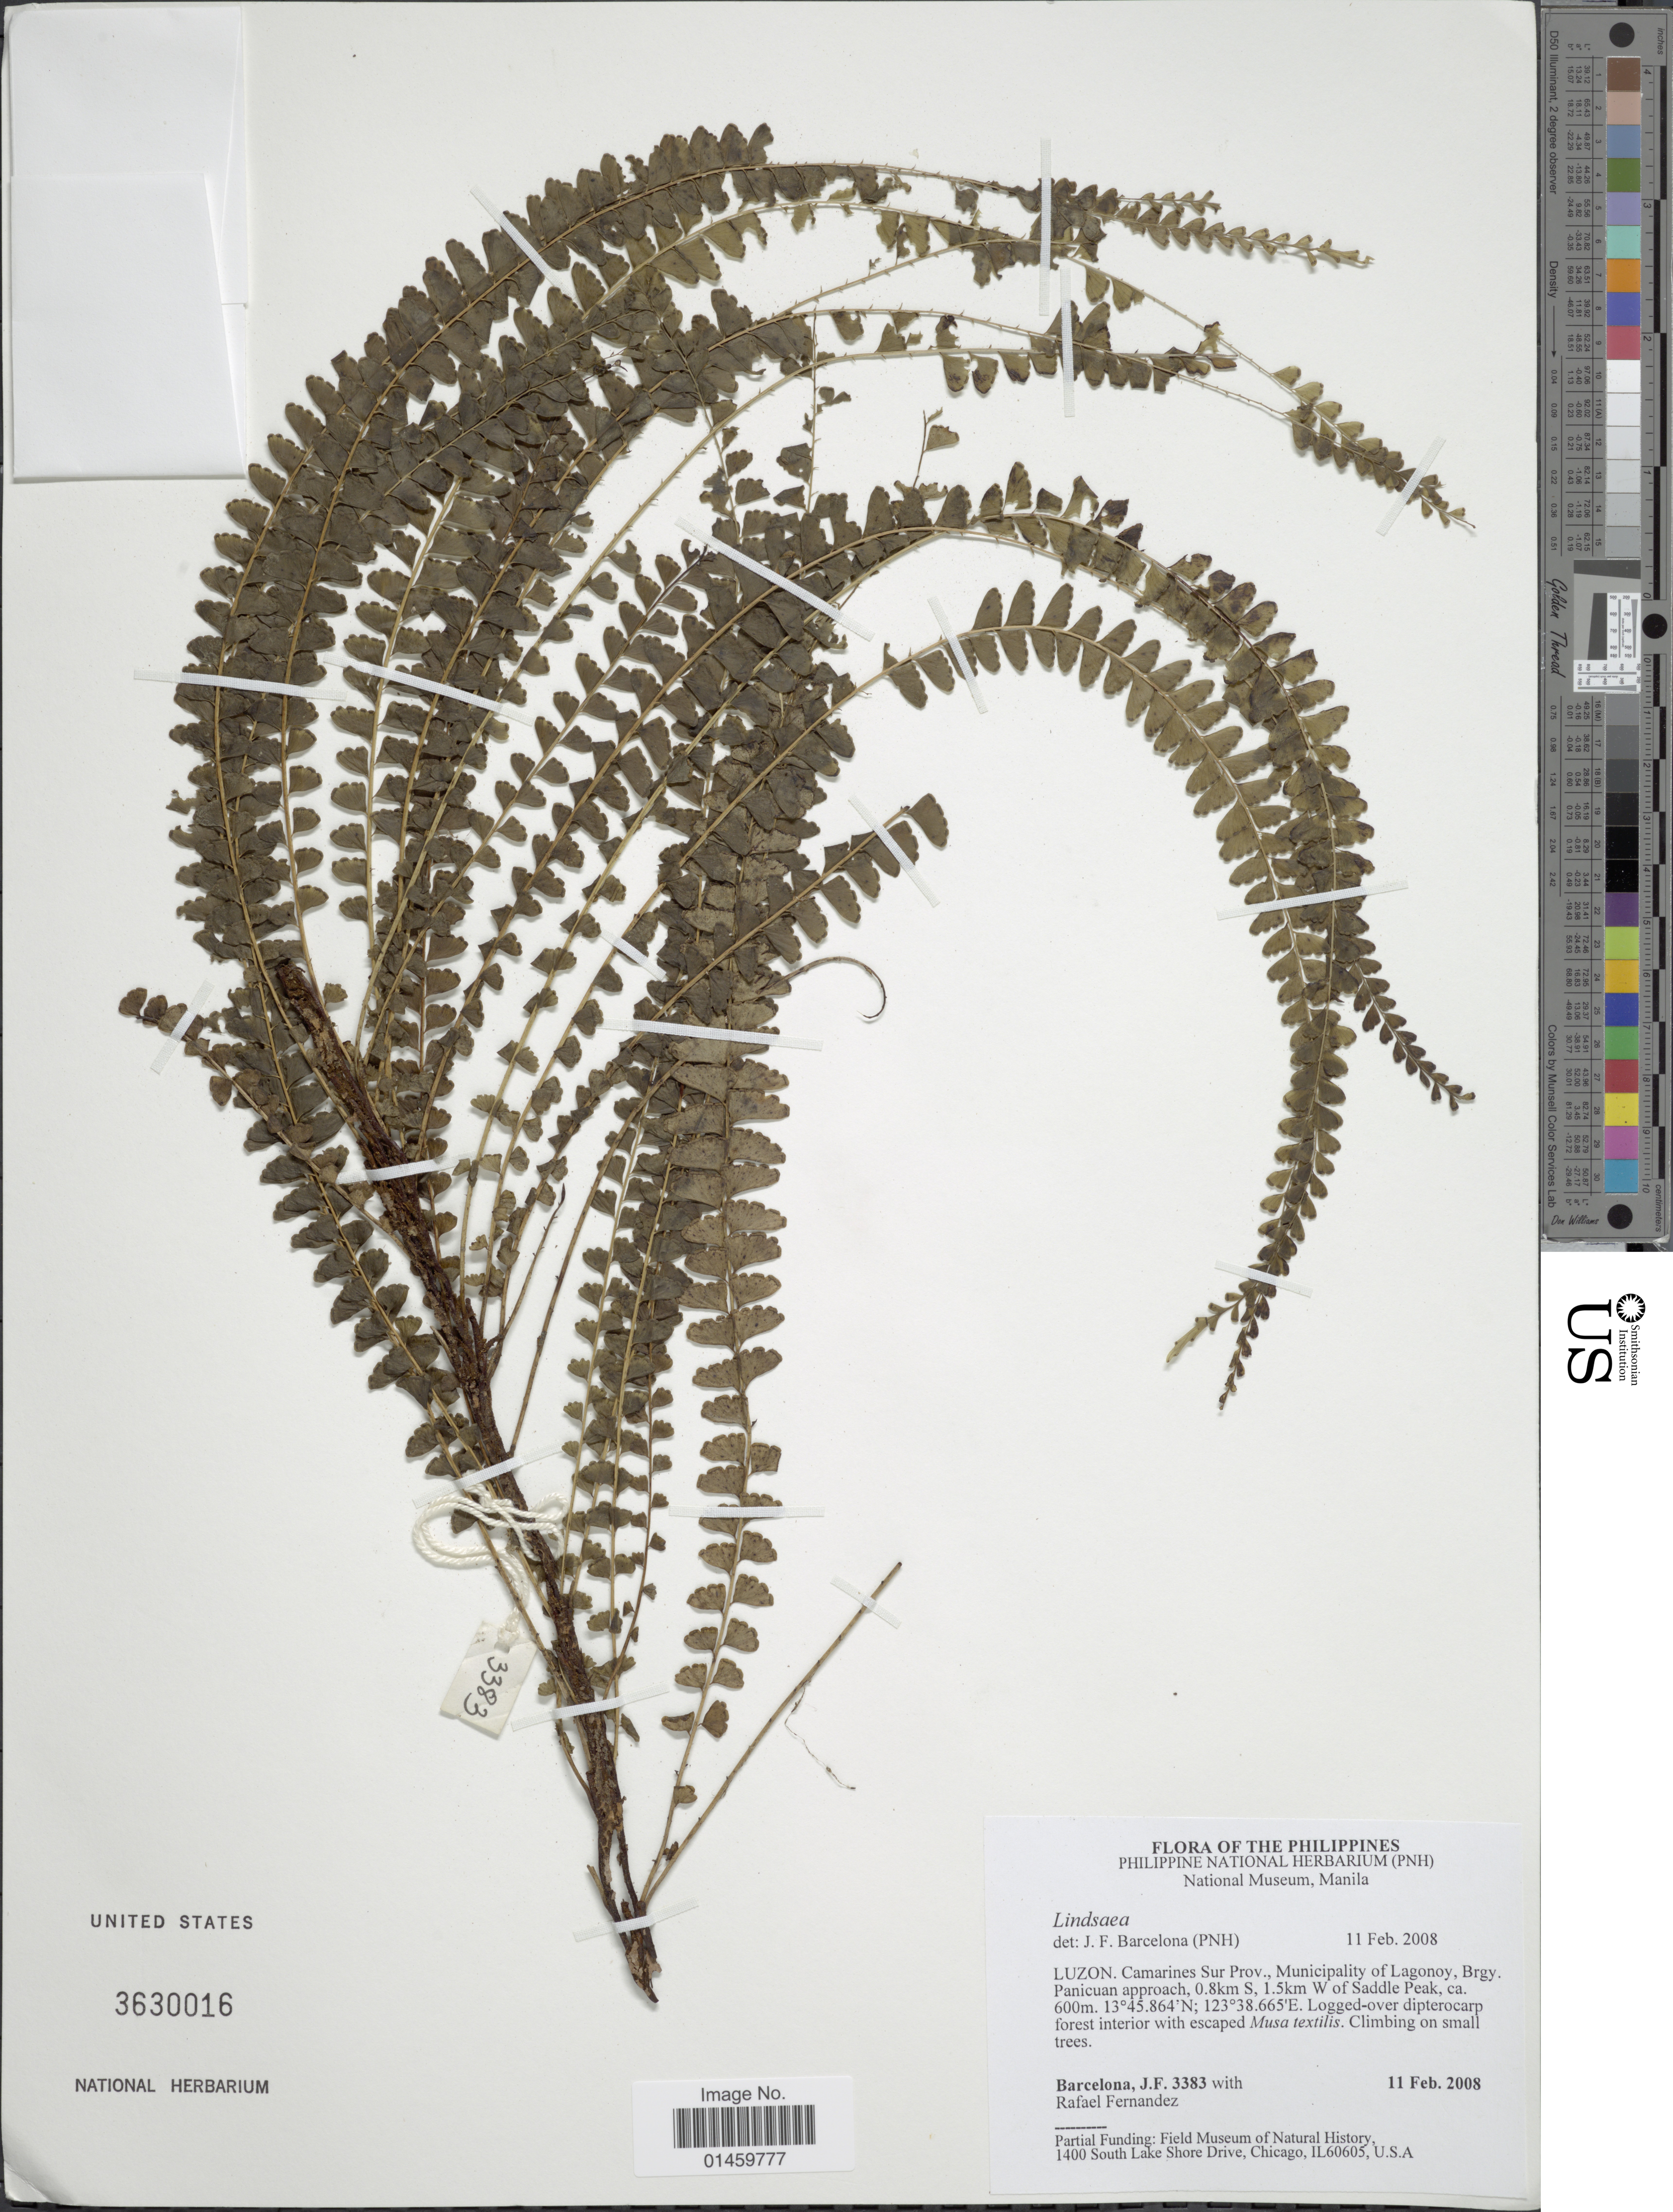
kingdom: Plantae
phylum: Tracheophyta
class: Polypodiopsida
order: Polypodiales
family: Lindsaeaceae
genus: Lindsaea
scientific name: Lindsaea sp.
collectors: J. F. Barcelona & R. Fernandez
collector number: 3383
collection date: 2008-02-11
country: Philippines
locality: Luzon. Camarines Sur Prov., Municipality of Lagonoy, Brgy. Panicuan approach, 0.8km S, 1.5km W of Sadfle Peak.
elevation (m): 600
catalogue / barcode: US 3630016